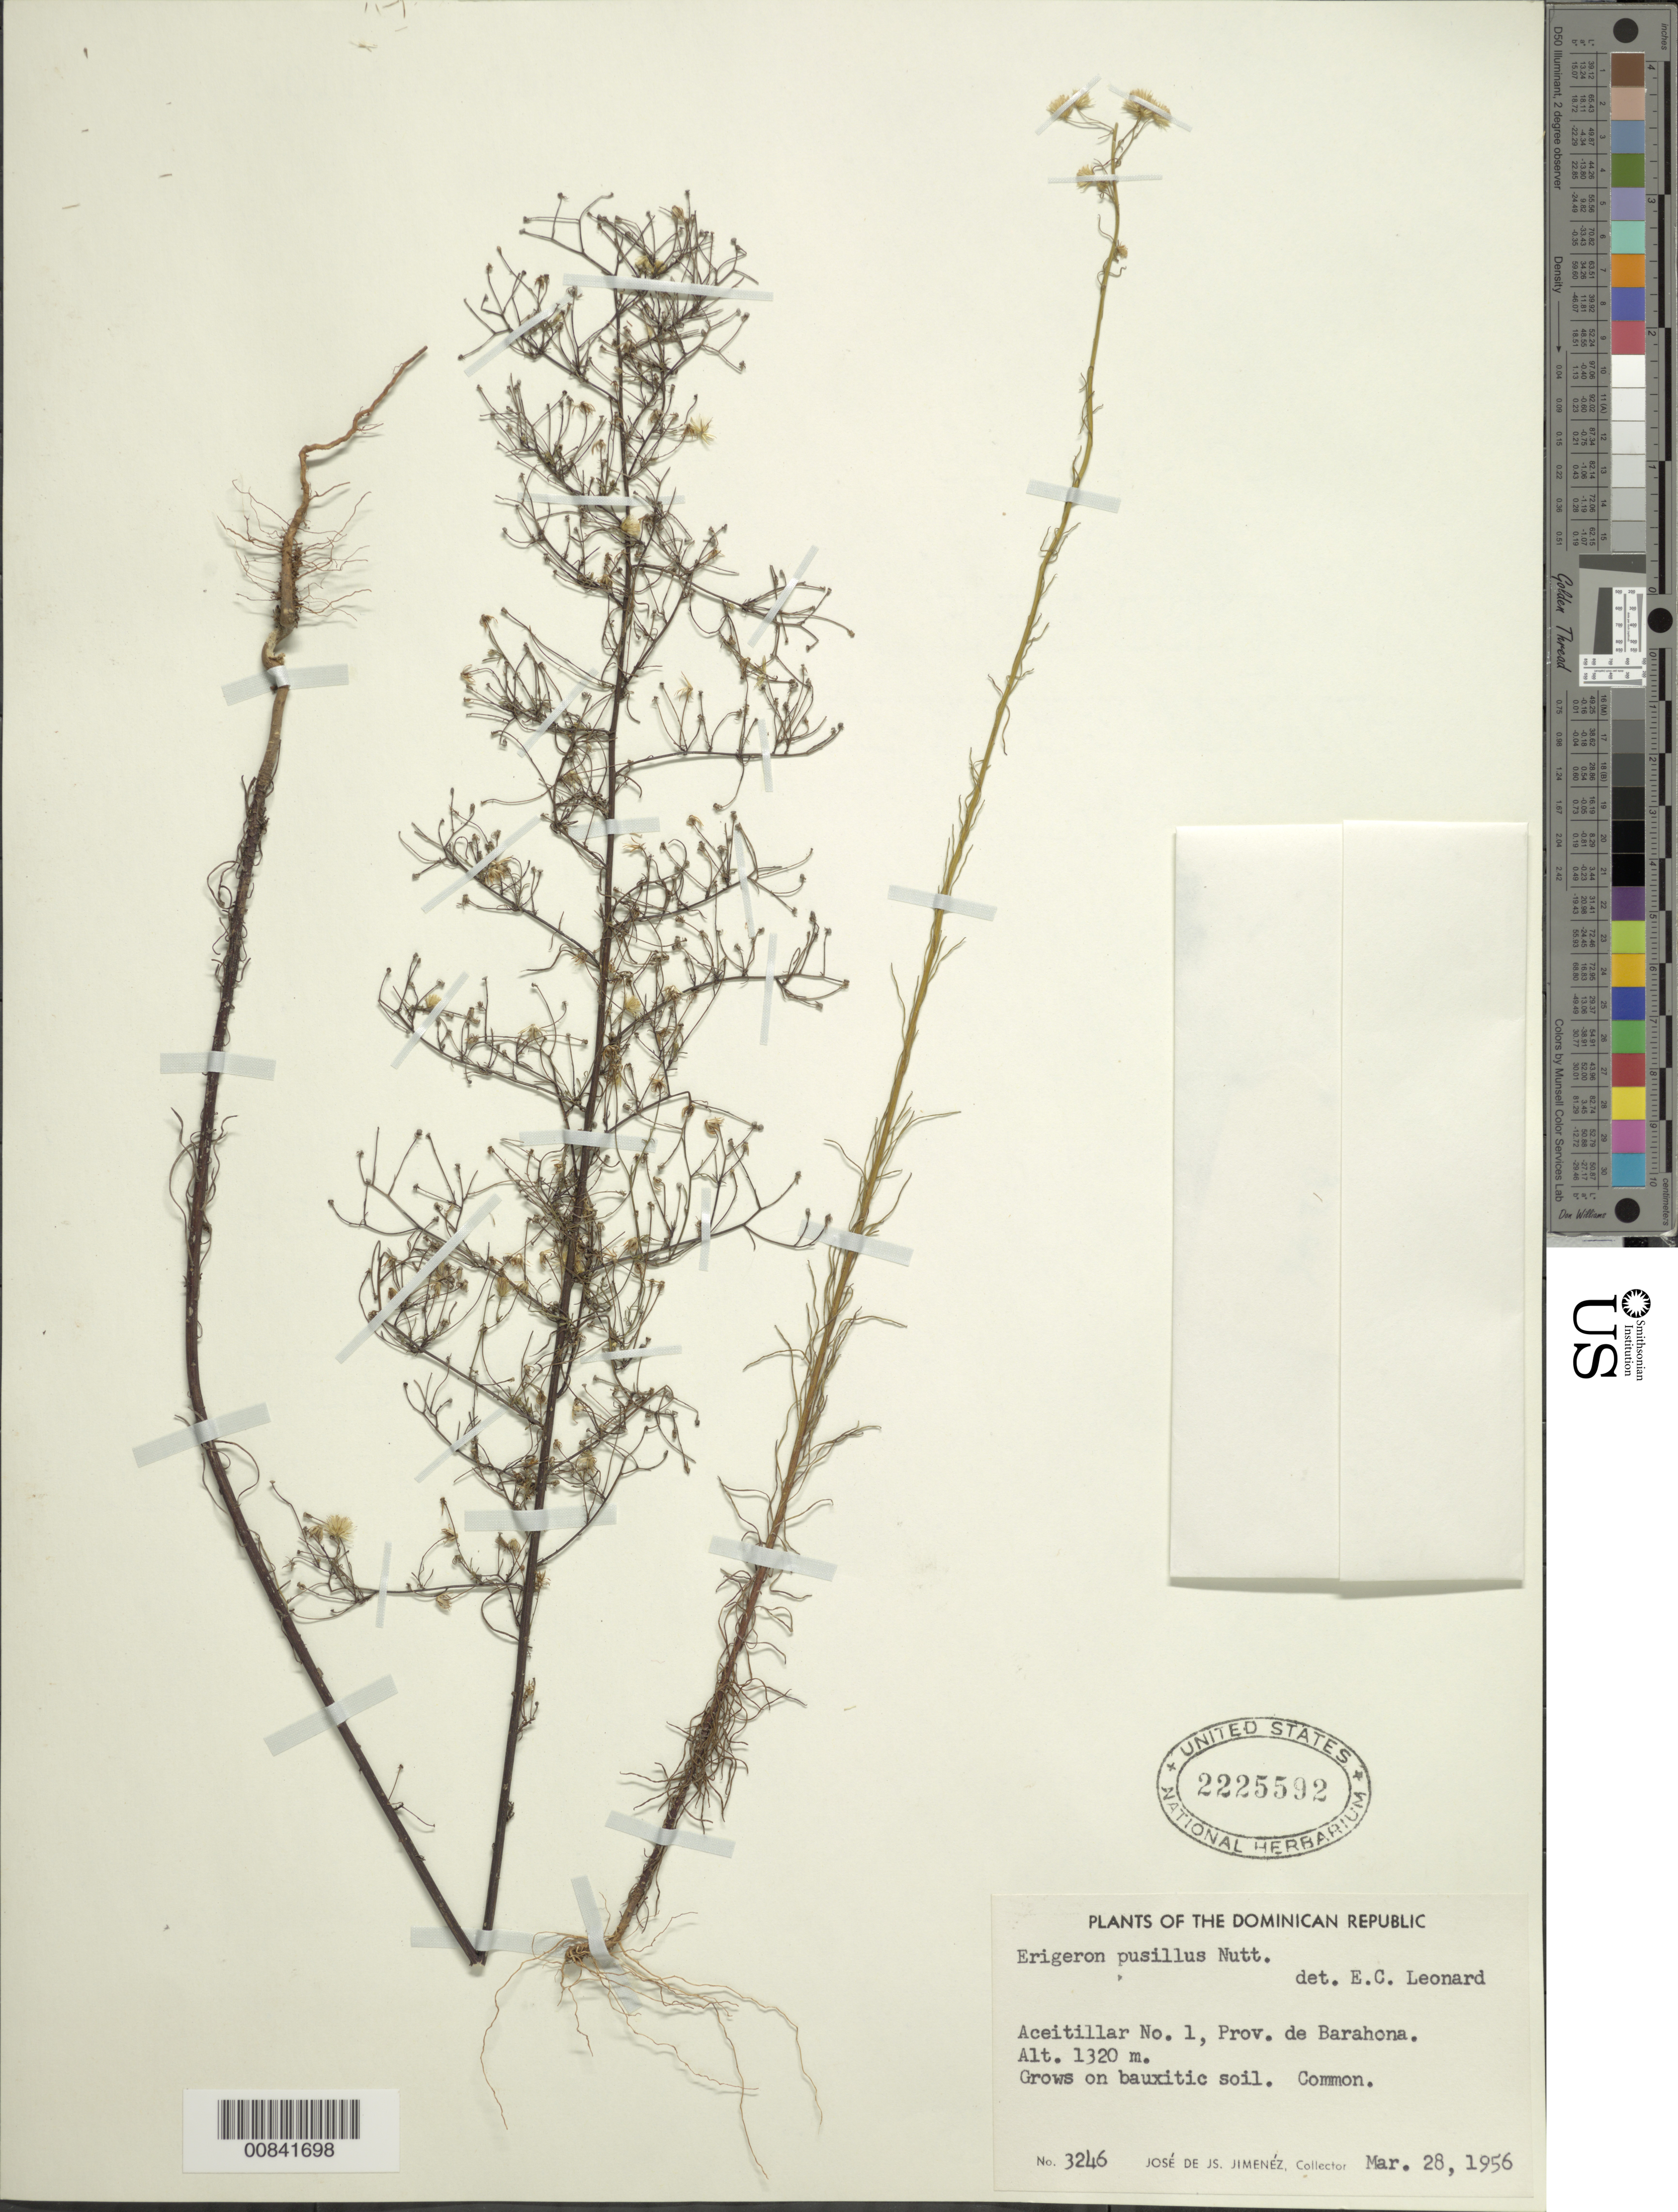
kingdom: Plantae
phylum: Tracheophyta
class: Magnoliopsida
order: Asterales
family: Asteraceae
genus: Conyza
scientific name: Conyza canadensis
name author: (L.) Cronq.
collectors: J. J. Jiménez Almonte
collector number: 3246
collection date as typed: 28 Mar 1956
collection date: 1956-03-28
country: Dominican Republic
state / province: Barahona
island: Hispaniola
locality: Aceitillar No. 1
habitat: Bauxitic soil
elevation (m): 1320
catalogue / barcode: US 2225592